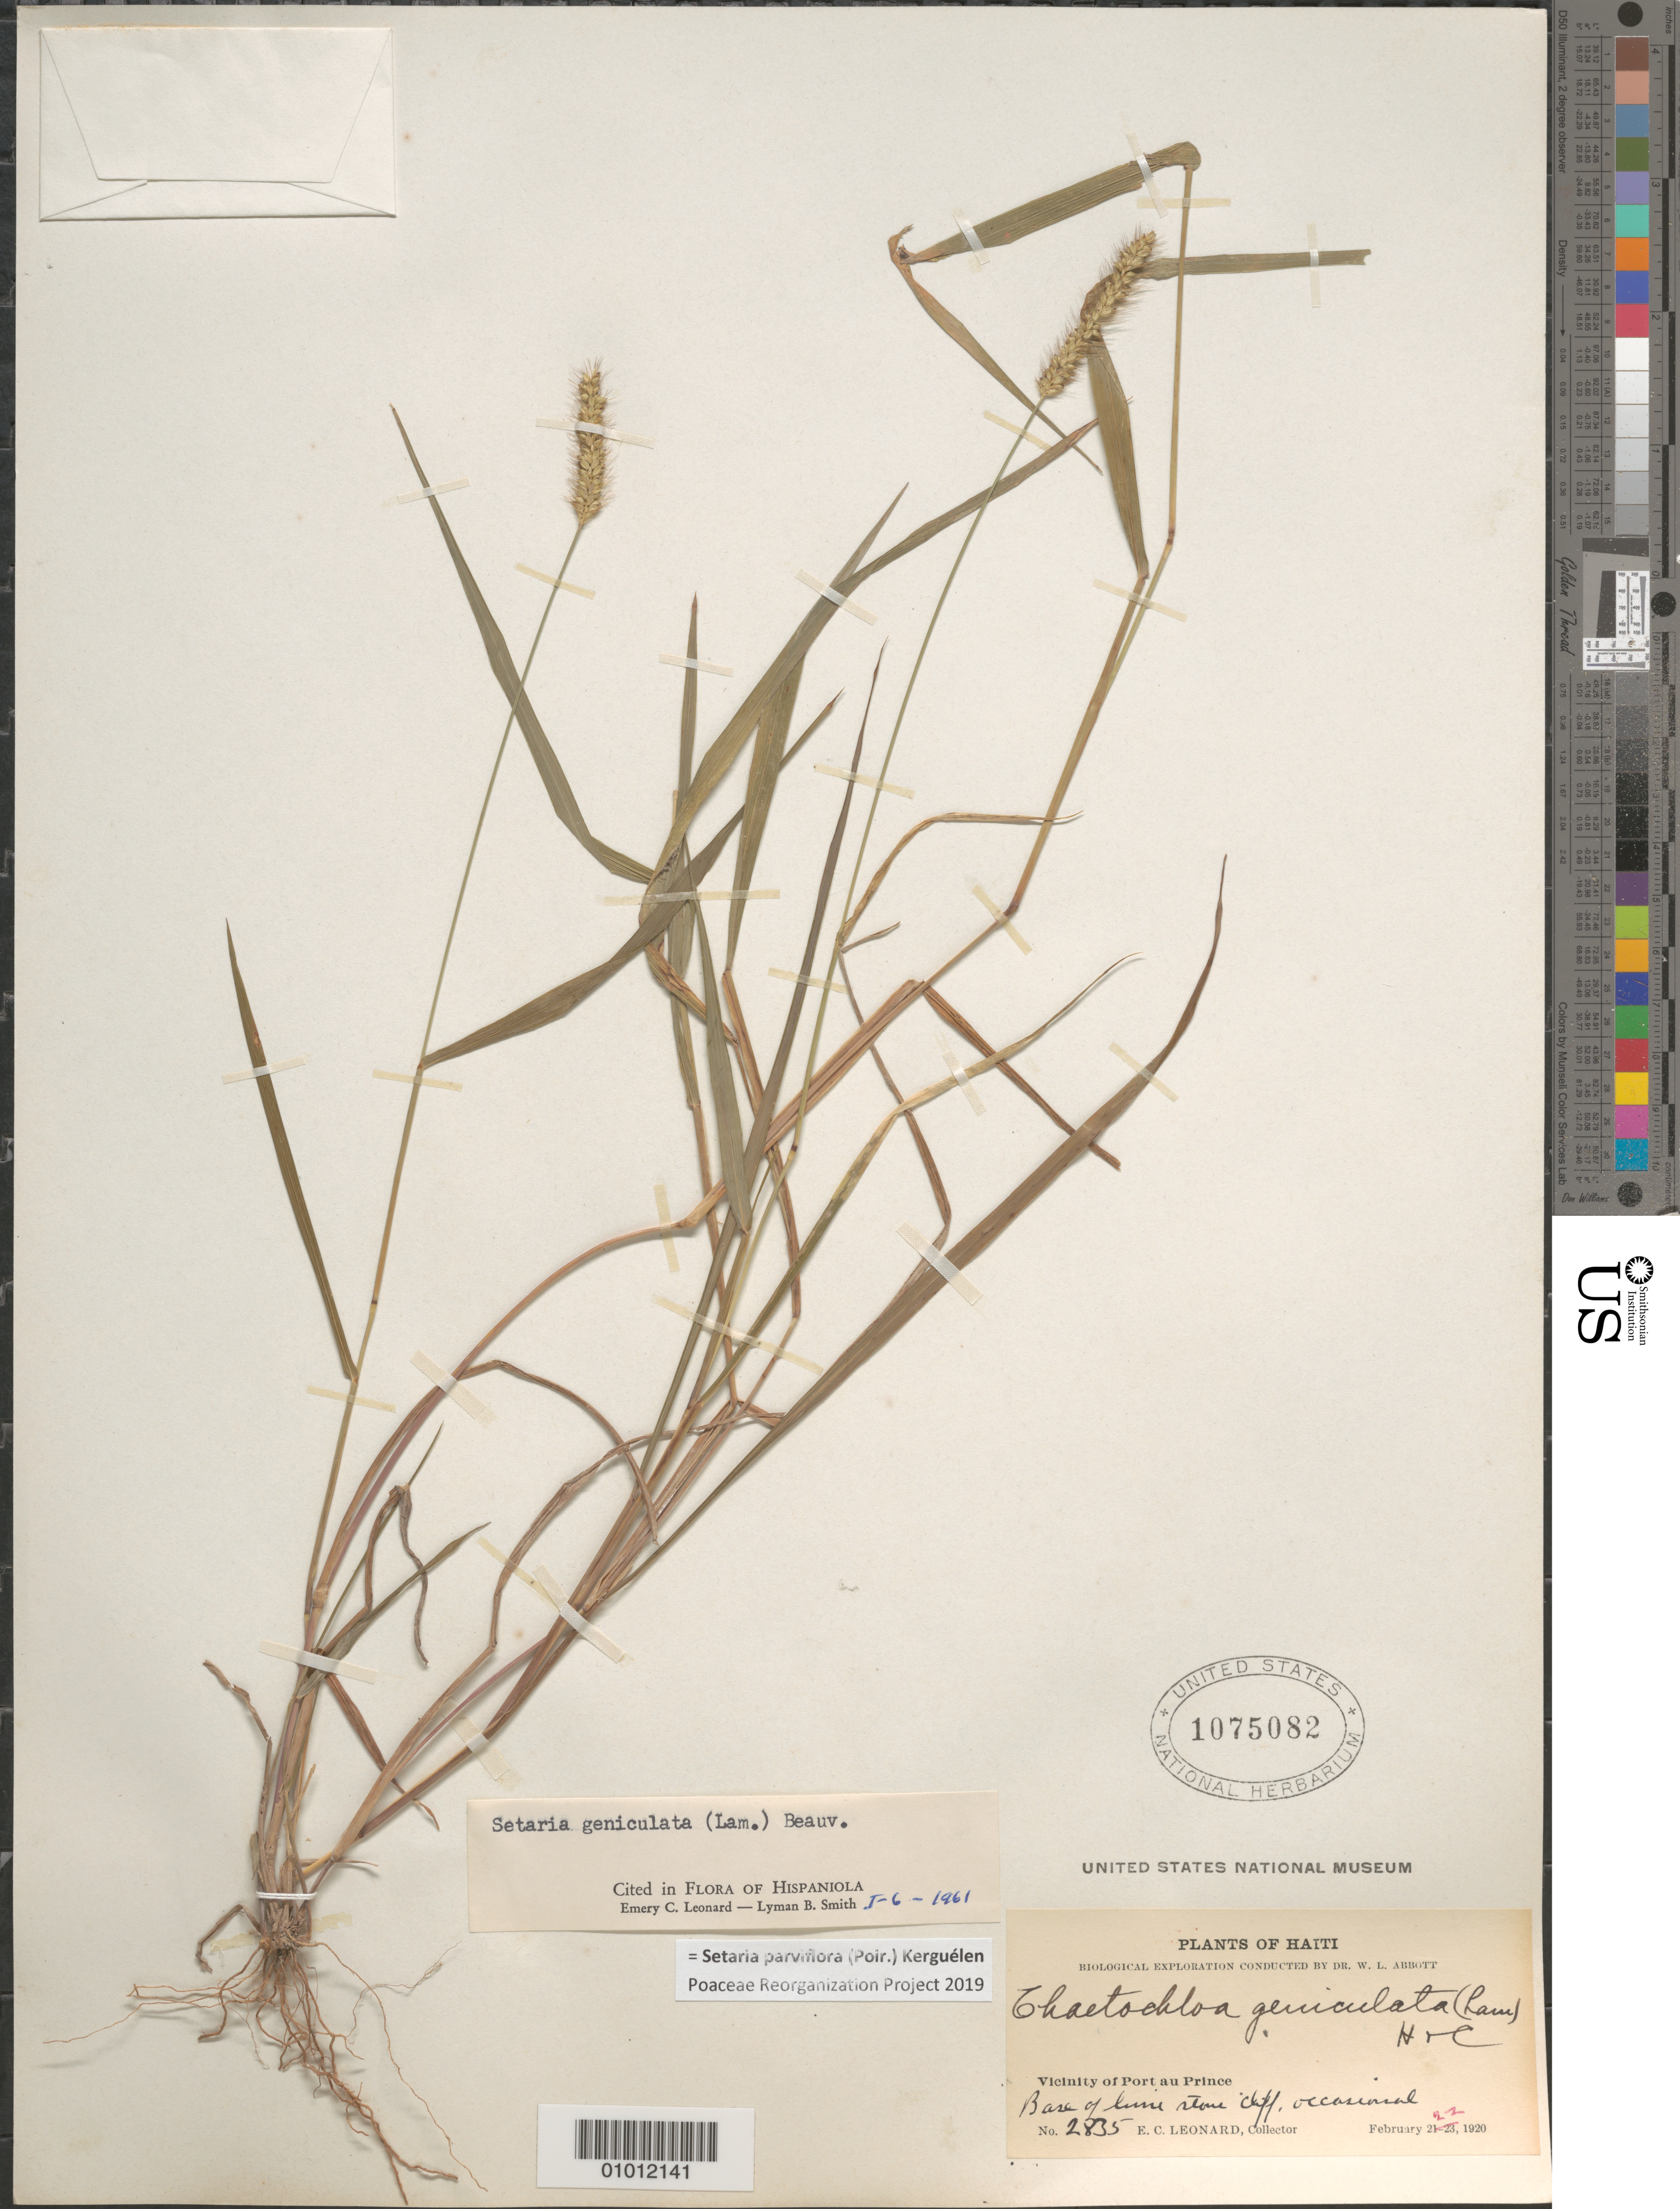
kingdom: Plantae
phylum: Tracheophyta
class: Liliopsida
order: Poales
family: Poaceae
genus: Setaria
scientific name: Setaria parviflora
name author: (Poir.) Kerguélen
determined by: Poaceae Reorganization Project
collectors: E. C. Leonard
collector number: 2835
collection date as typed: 22 Feb 1920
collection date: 1920-02-22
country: Haiti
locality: Vicinity of Port au Prince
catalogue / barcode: US 1075082